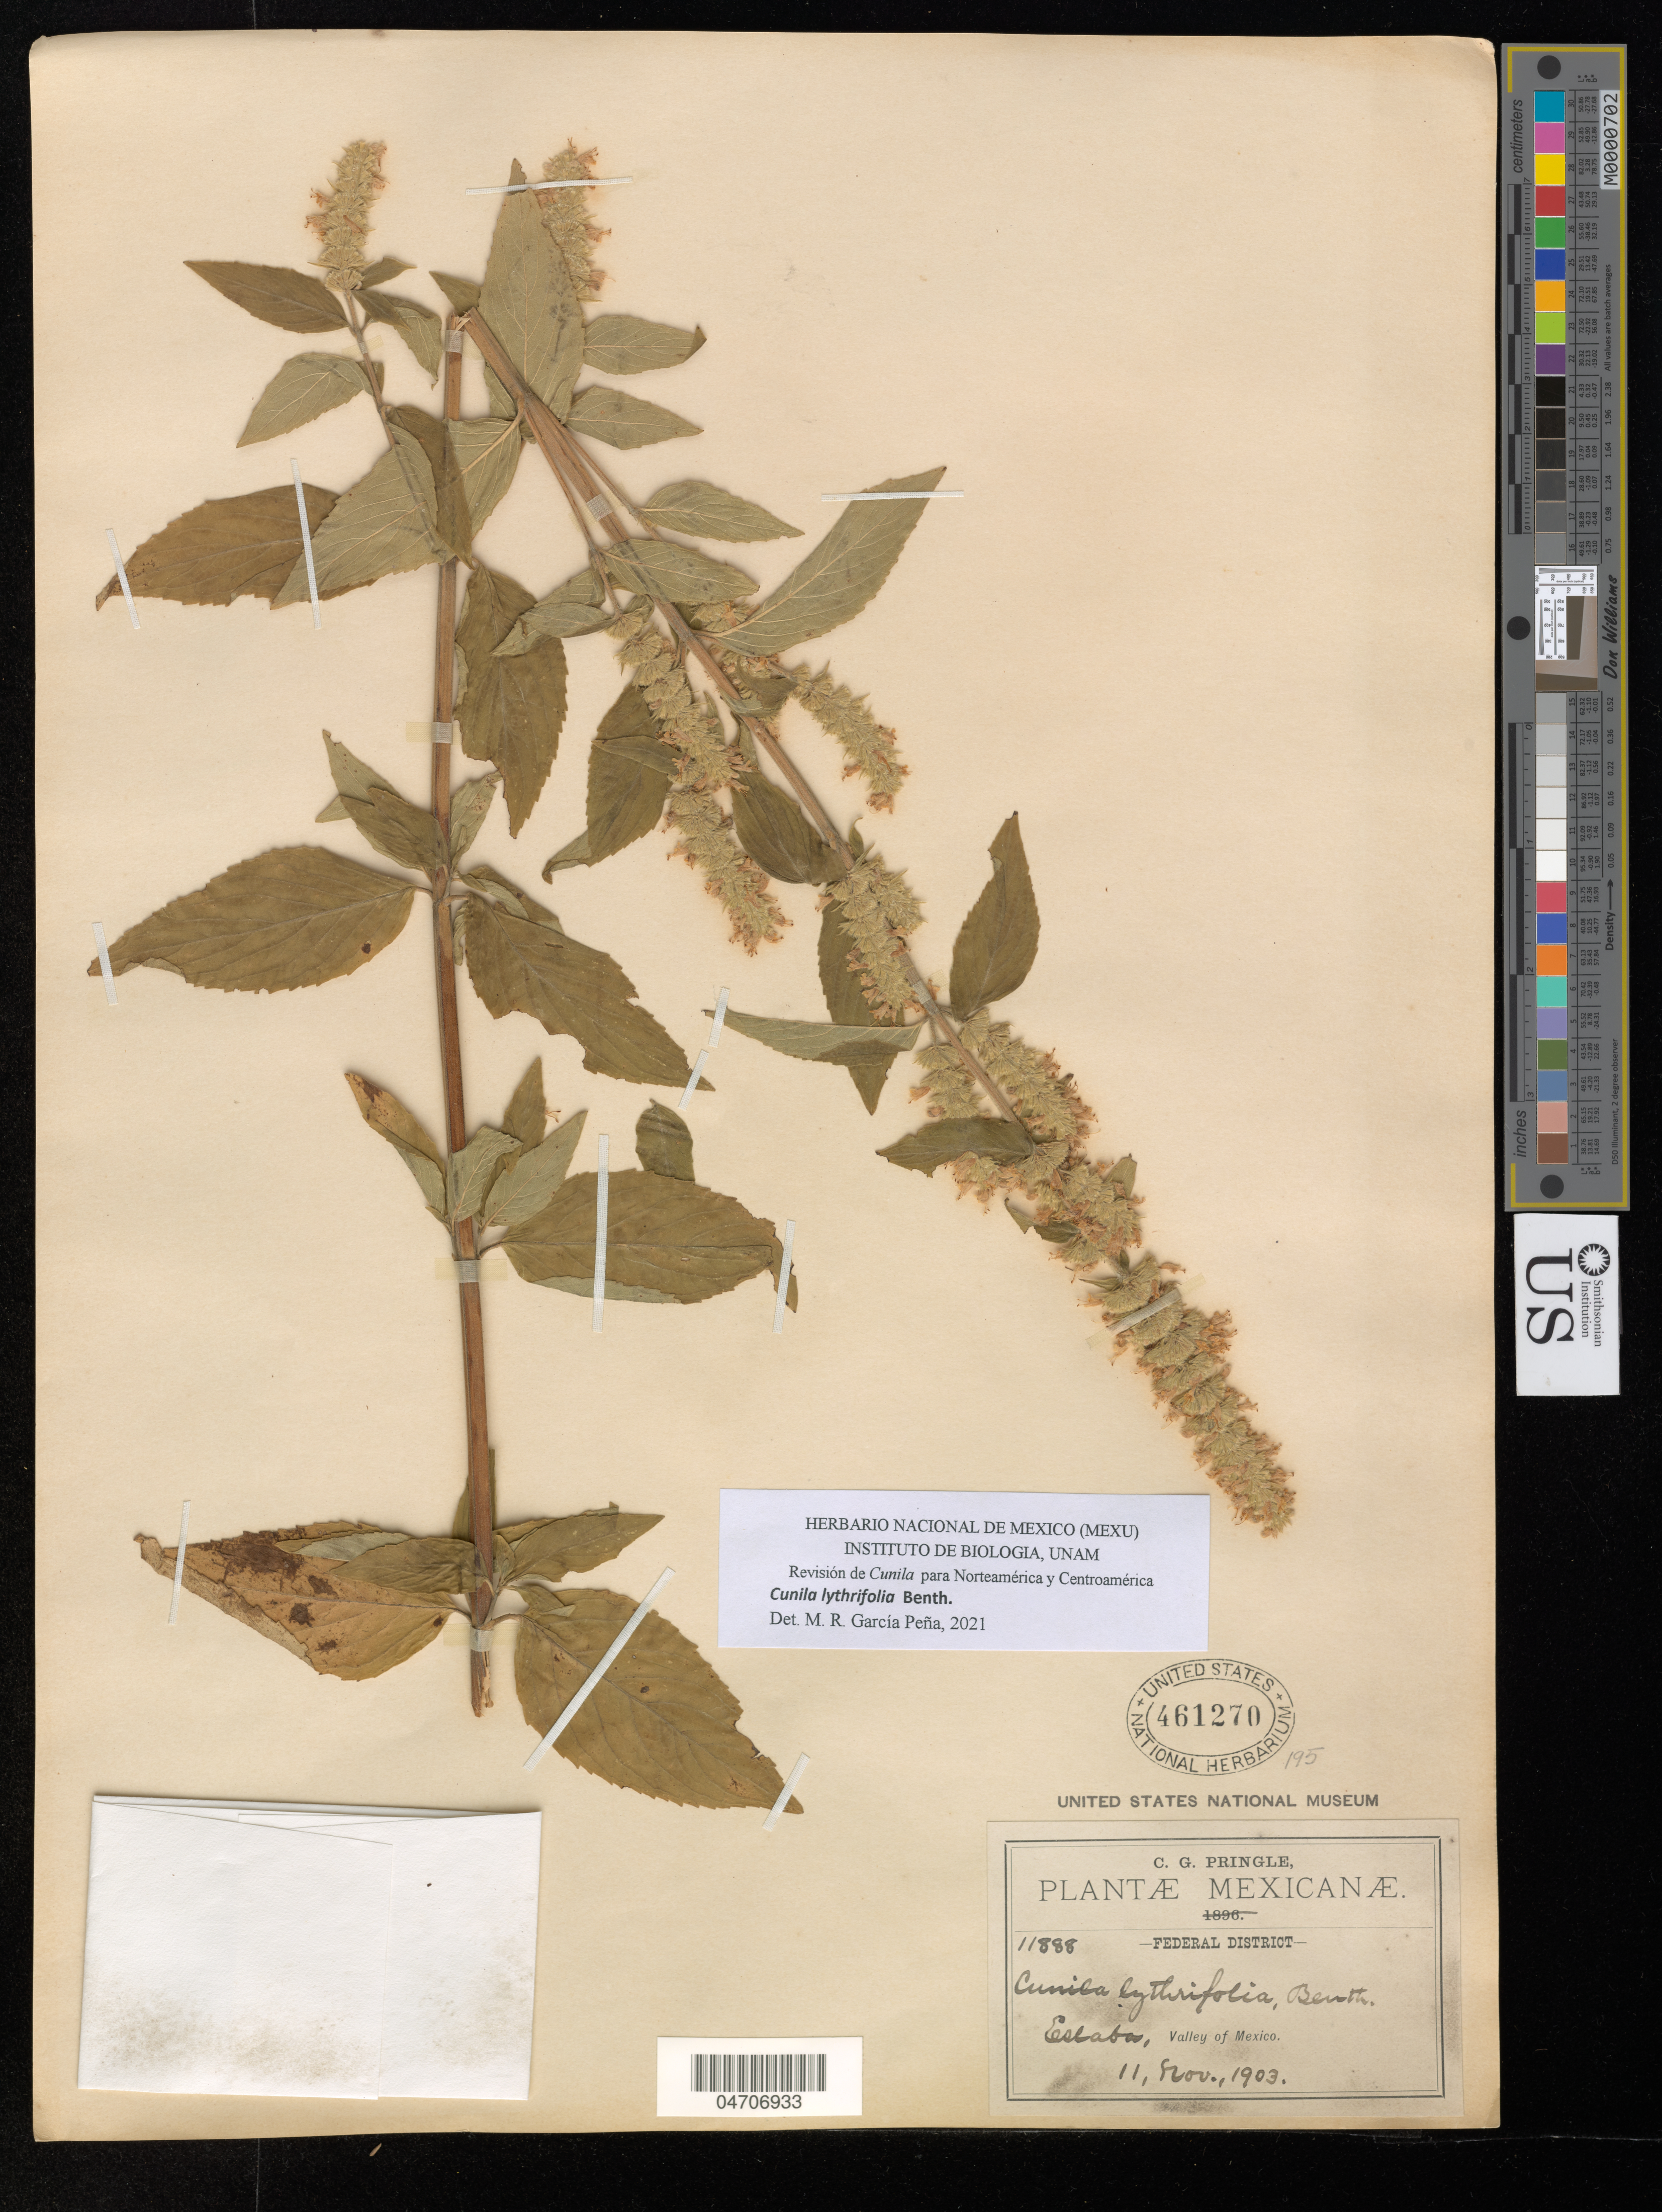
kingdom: Plantae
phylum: Tracheophyta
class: Magnoliopsida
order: Lamiales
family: Lamiaceae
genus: Cunila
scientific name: Cunila lythrifolia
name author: Benth.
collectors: C. G. Pringle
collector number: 11888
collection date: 1903-11-11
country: Mexico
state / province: Distrito Federal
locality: Federal District. Eslaba, Valley of Mexico.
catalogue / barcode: US 461270